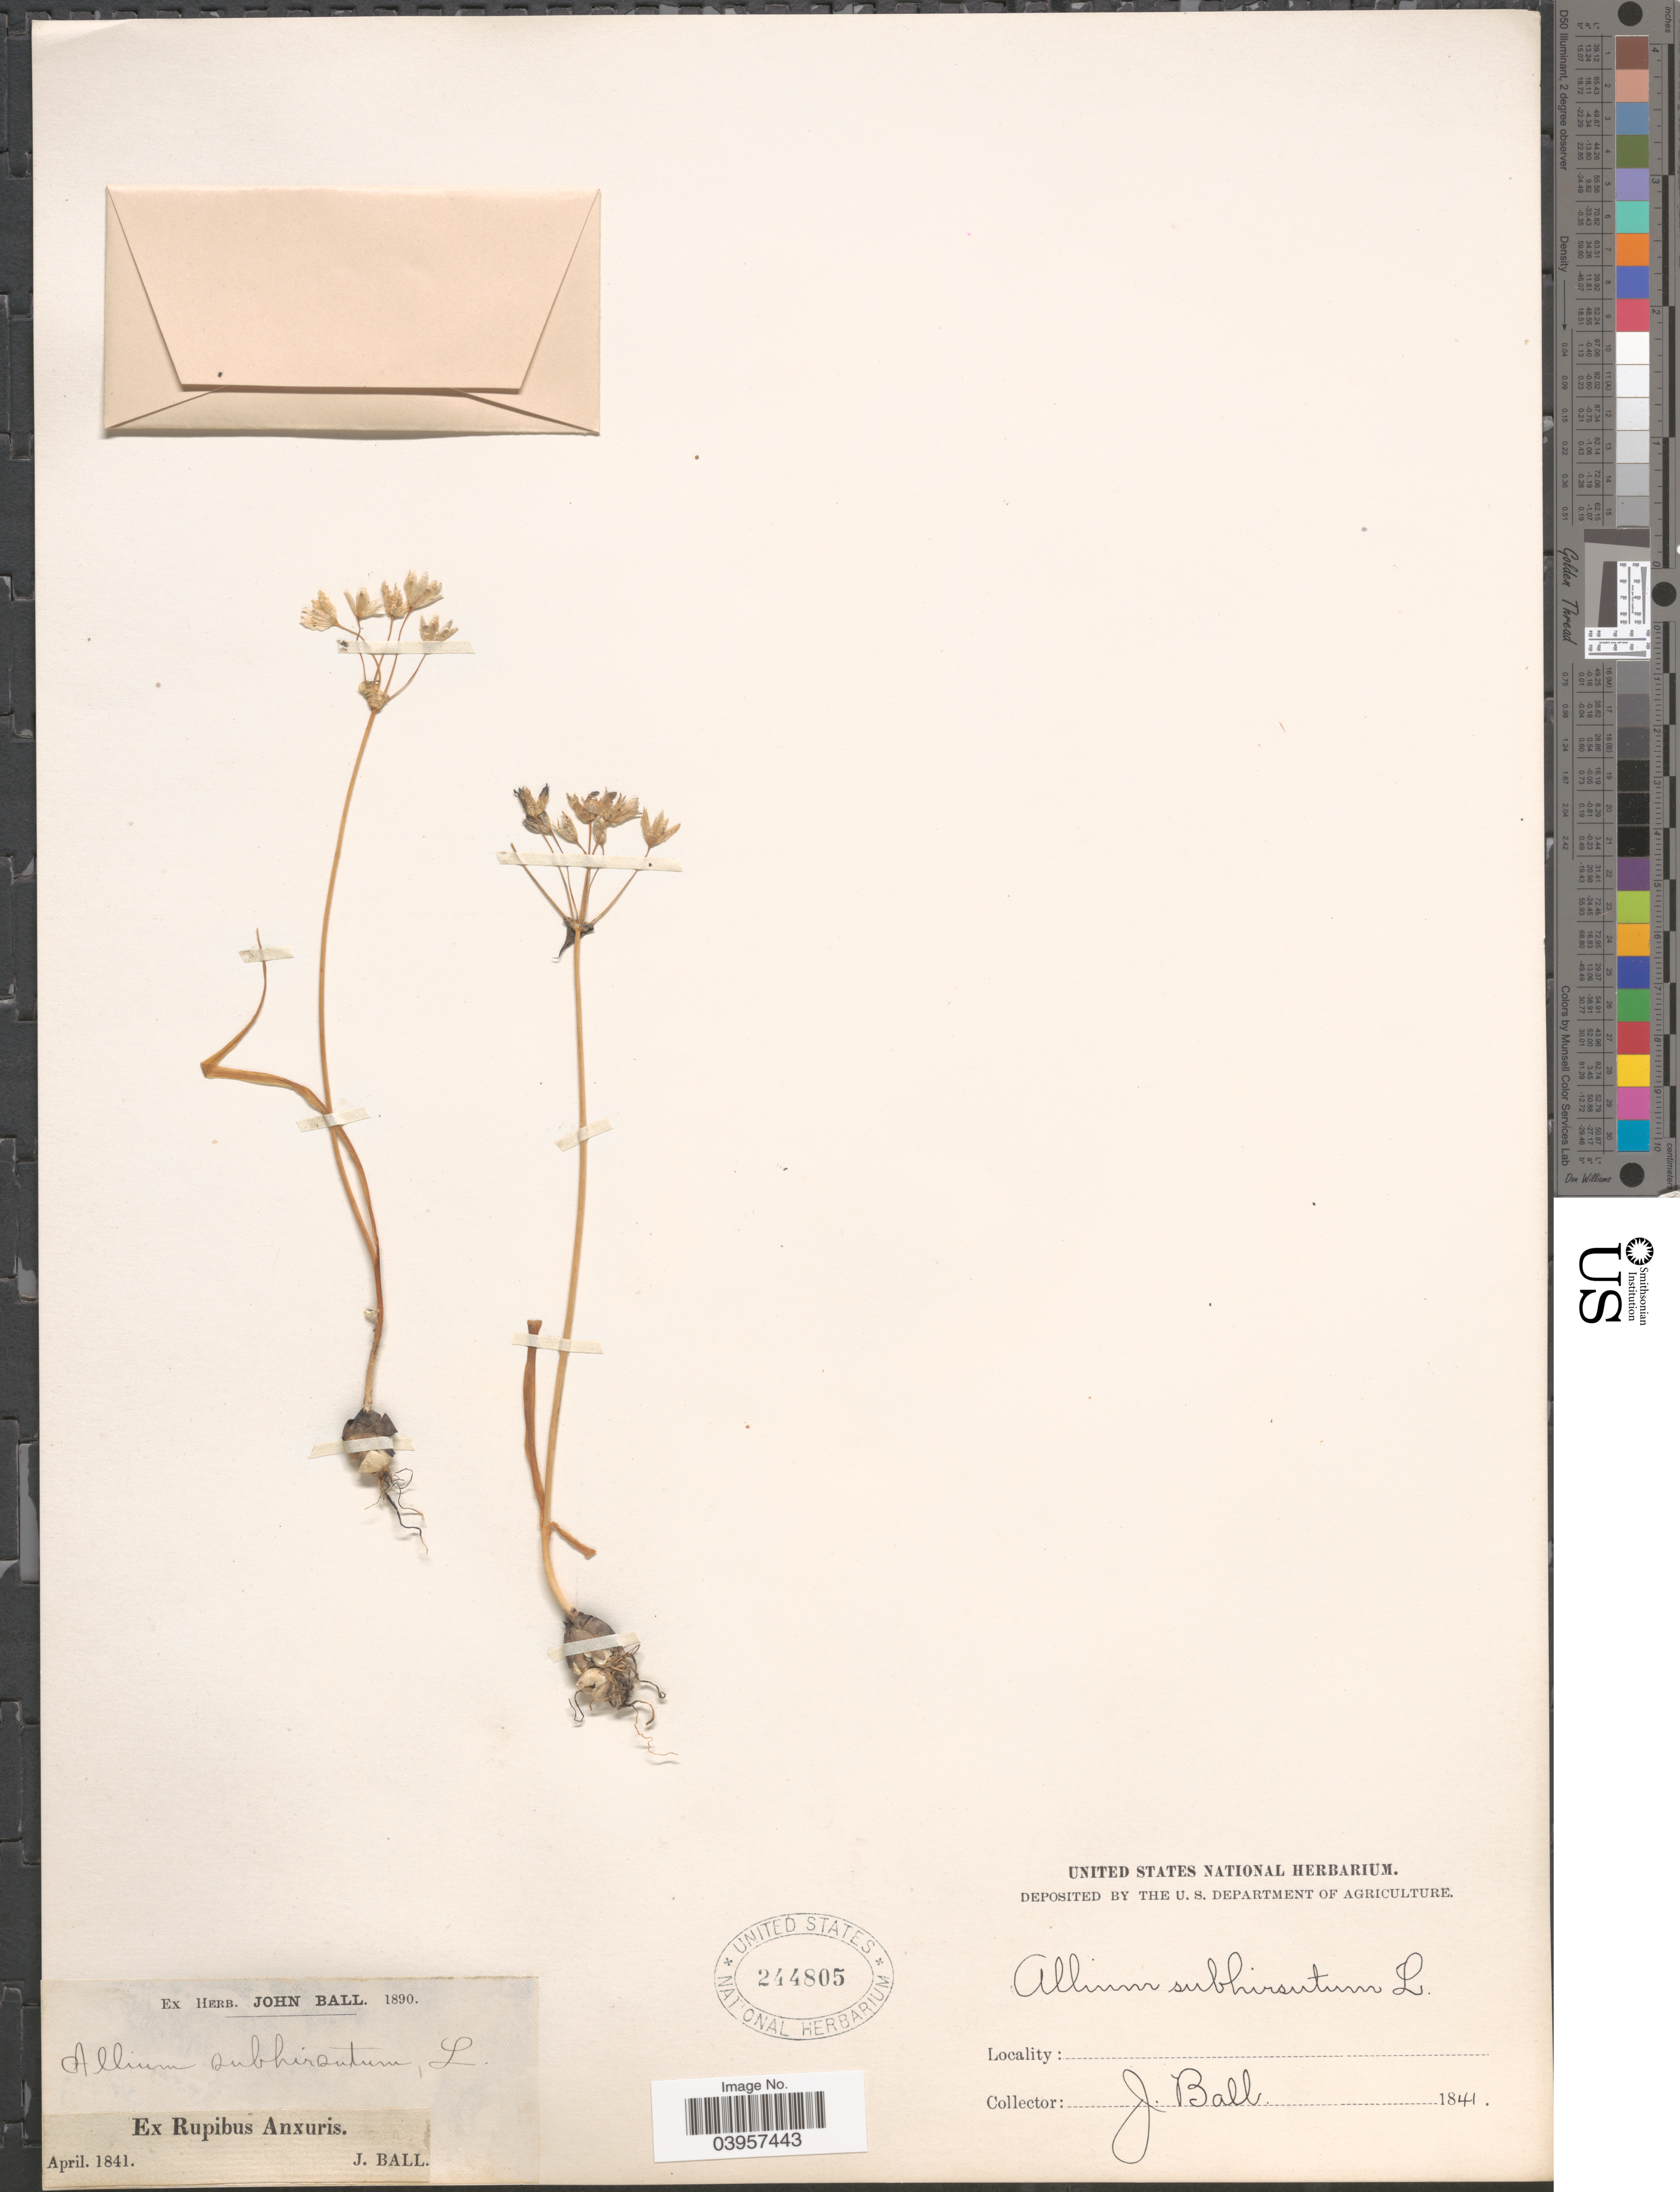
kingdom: Plantae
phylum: Tracheophyta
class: Liliopsida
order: Asparagales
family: Amaryllidaceae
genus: Allium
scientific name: Allium subhirsutum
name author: L.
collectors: J. Ball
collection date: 1841-04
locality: Ex Rupibus Anxuris.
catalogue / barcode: US 244805